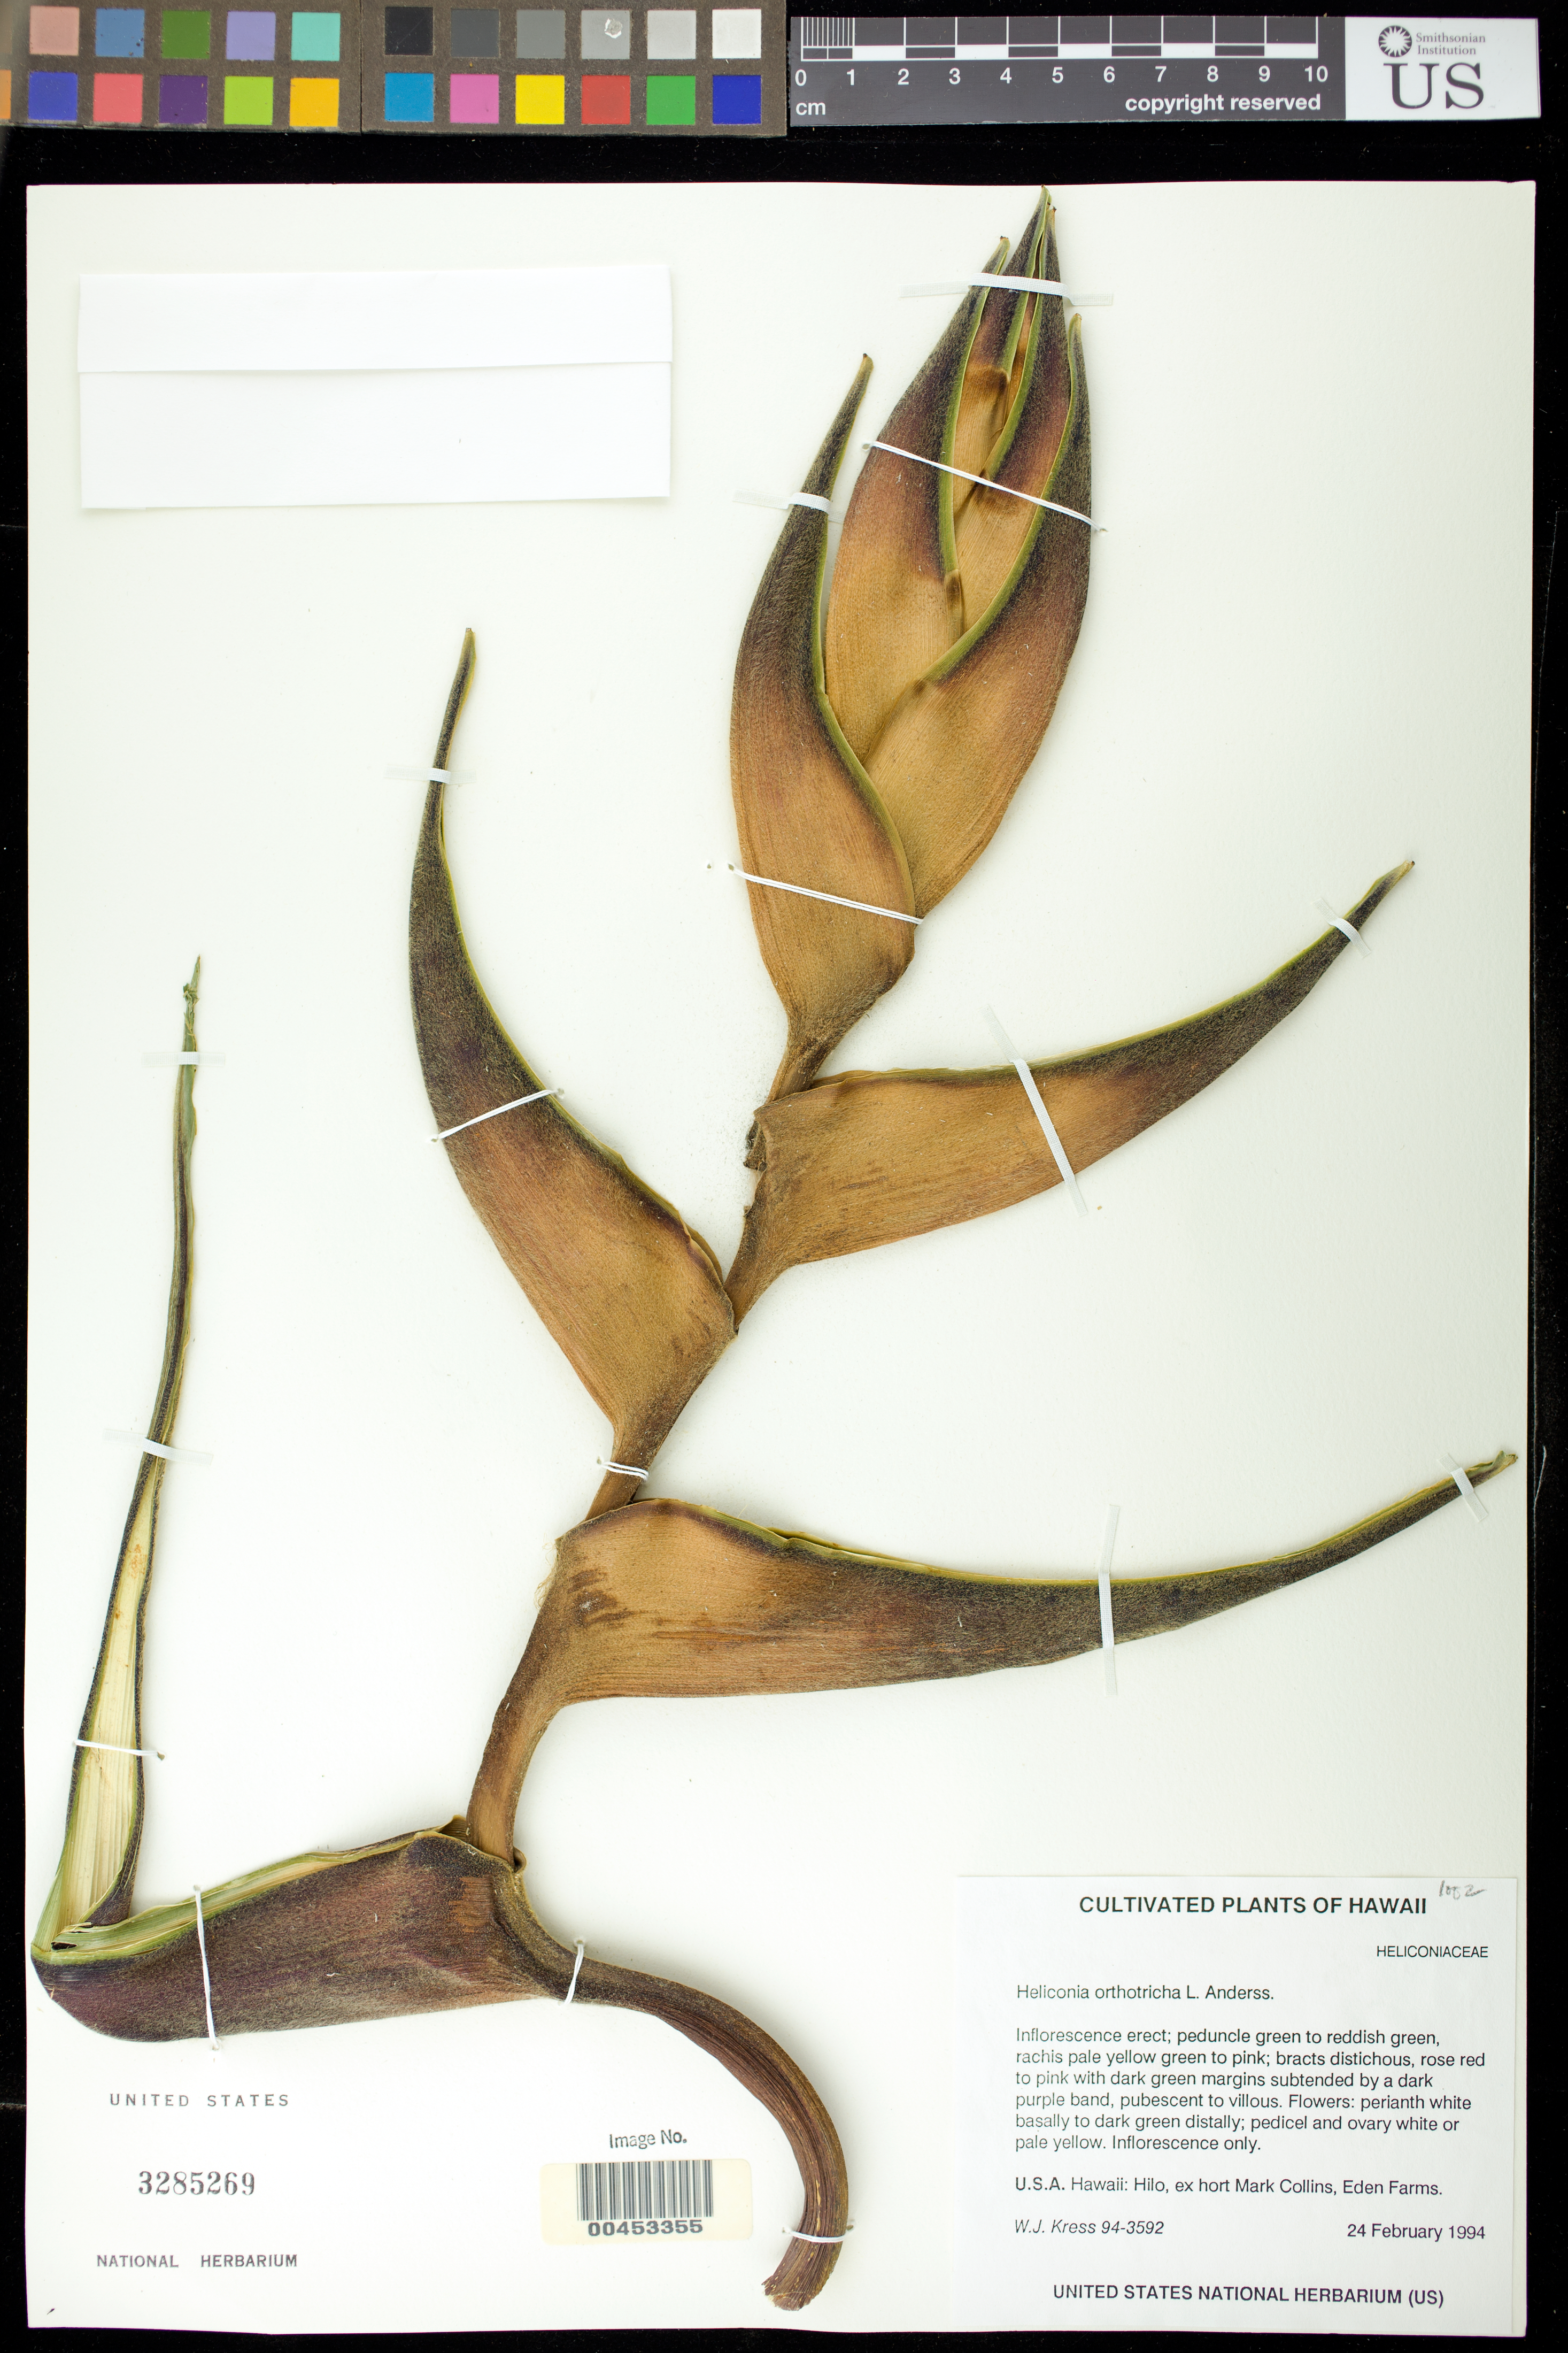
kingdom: Plantae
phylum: Tracheophyta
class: Liliopsida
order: Zingiberales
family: Heliconiaceae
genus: Heliconia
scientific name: Heliconia orthotricha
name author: L. Andersson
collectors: W. J. Kress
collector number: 94-3592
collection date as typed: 24 Feb 1994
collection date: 1994-02-24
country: United States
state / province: Hawaii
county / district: Hawaii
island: Hawaii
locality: Hilo, ex hort Mark Collins, Eden Farms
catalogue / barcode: US 3285269